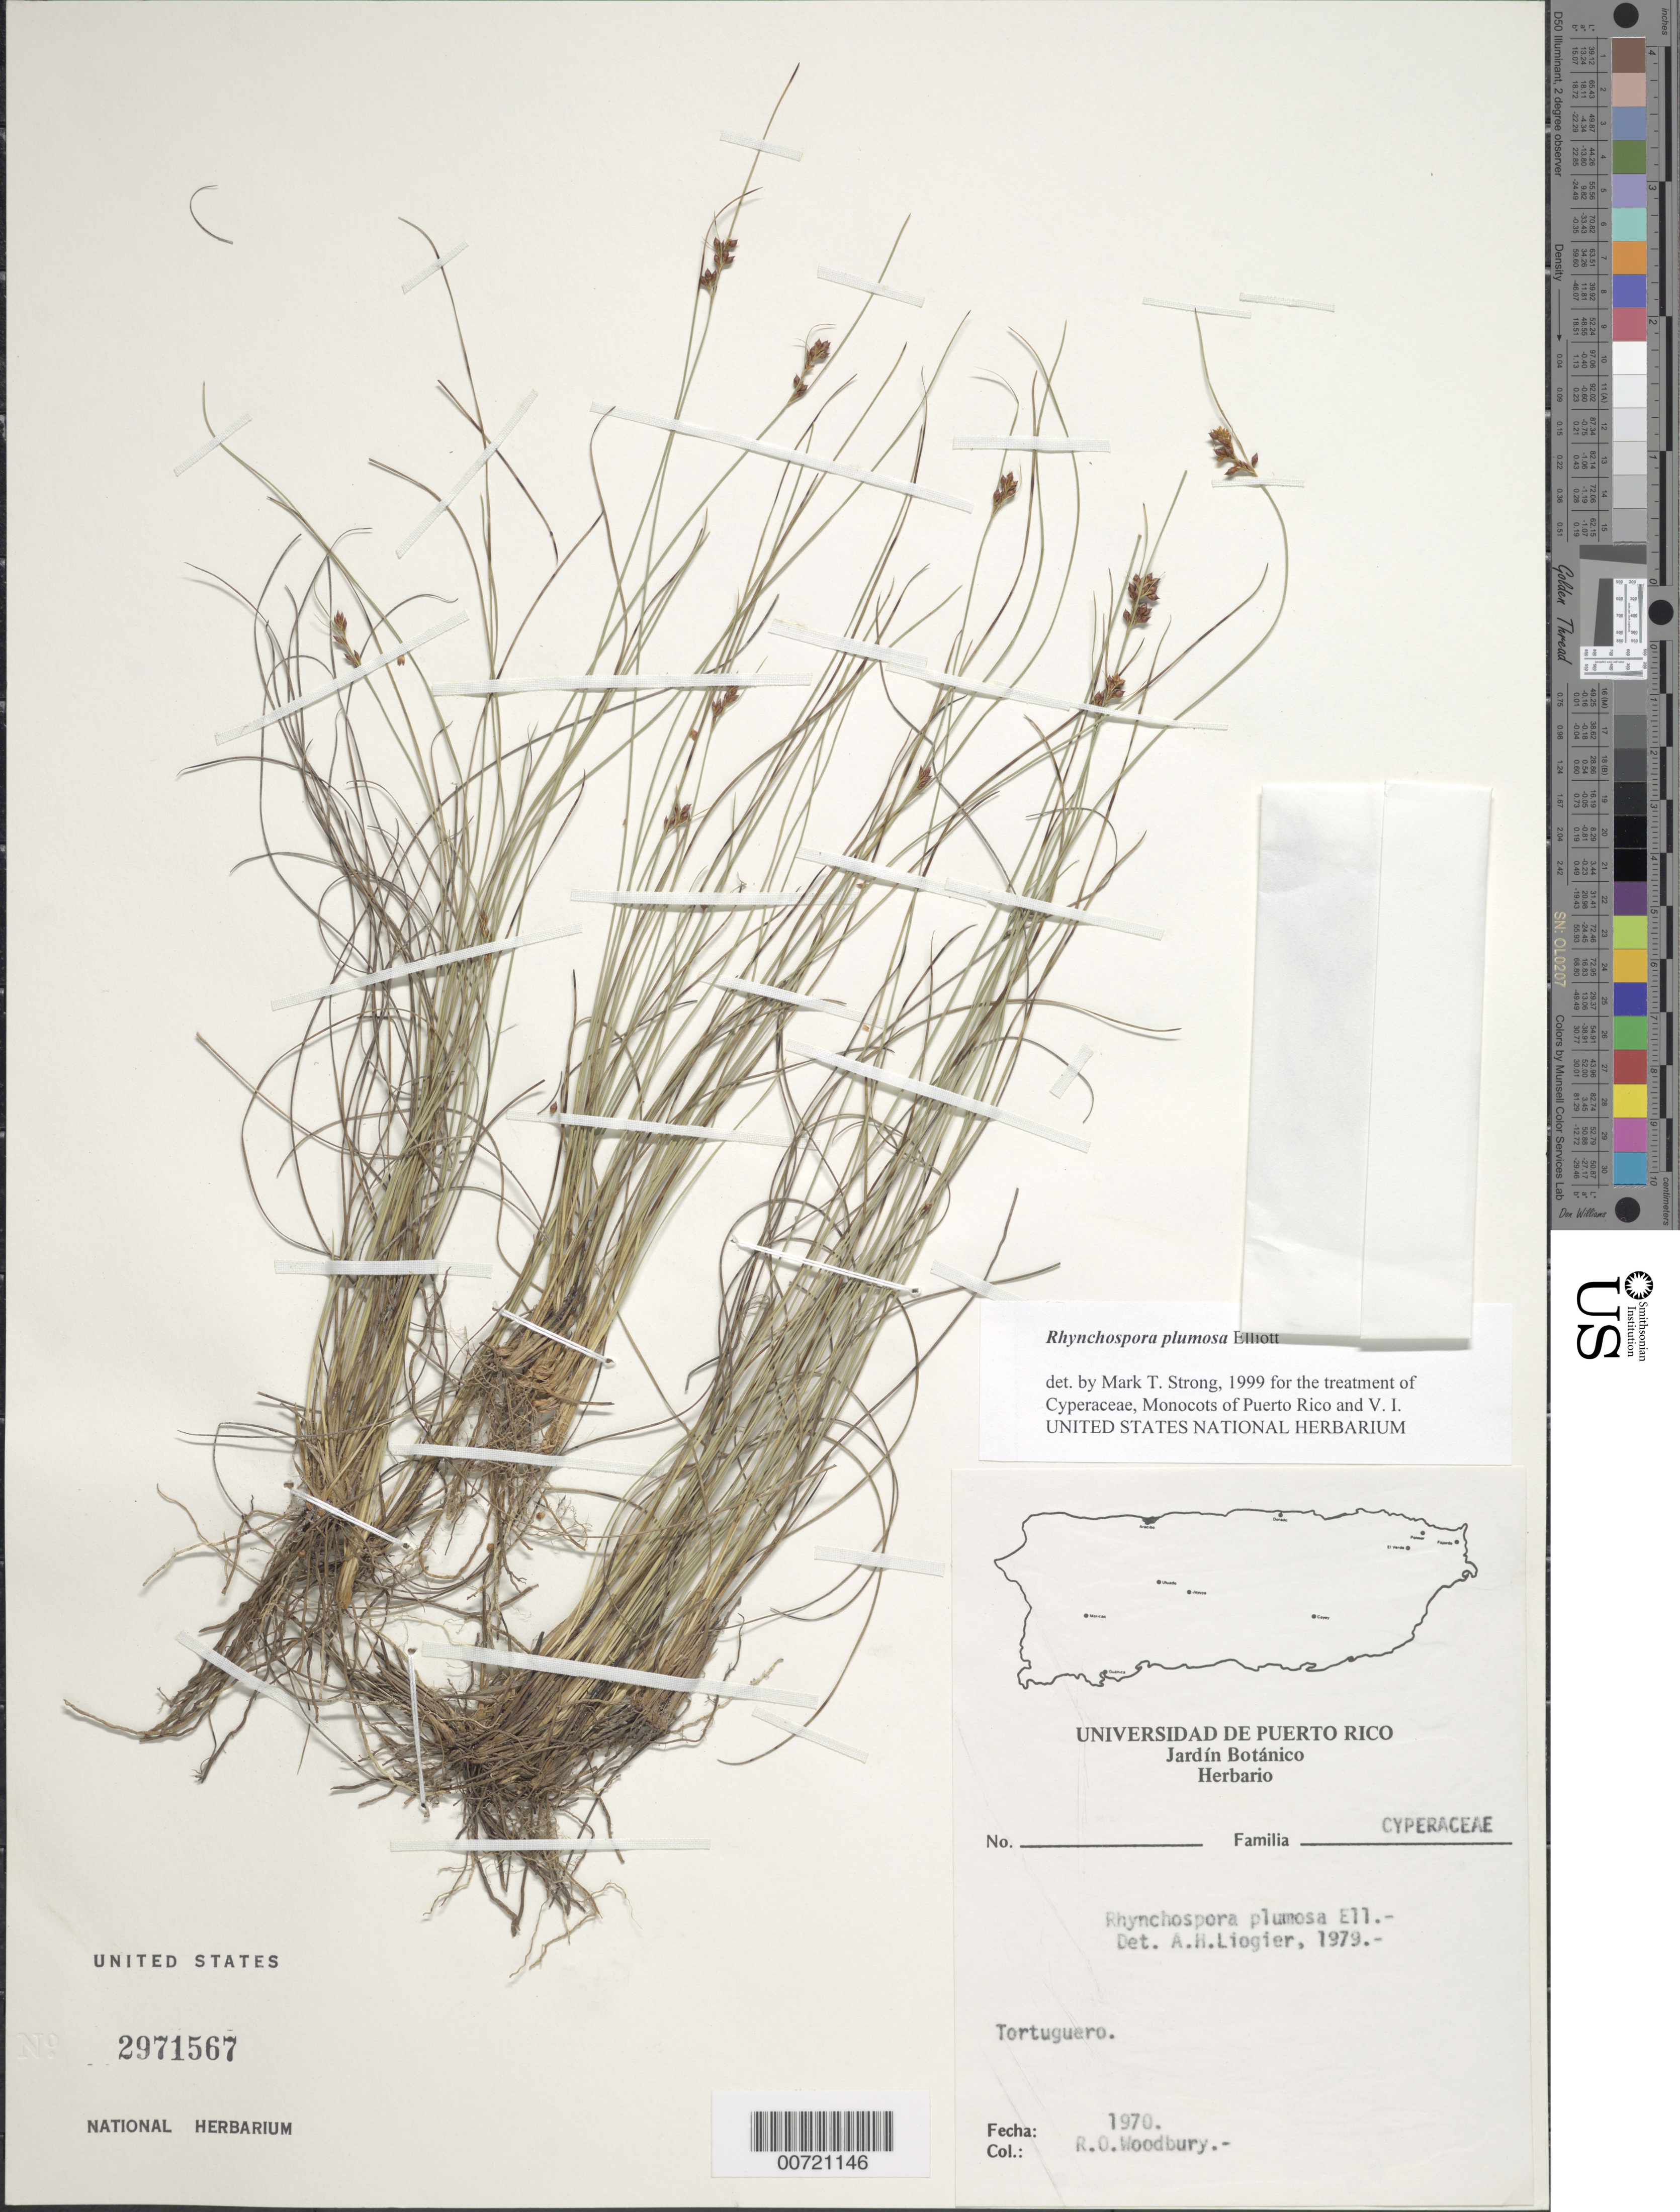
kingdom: Plantae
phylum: Tracheophyta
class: Liliopsida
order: Poales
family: Cyperaceae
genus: Rhynchospora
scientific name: Rhynchospora plumosa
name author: Elliott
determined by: Strong, M. T., (US), Smithsonian Institution - National Museum of Natural History (UNITED STATES)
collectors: R. O. Woodbury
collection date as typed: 1970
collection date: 1970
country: Puerto Rico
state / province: Manatí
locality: Tortuguero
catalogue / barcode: US 2971567